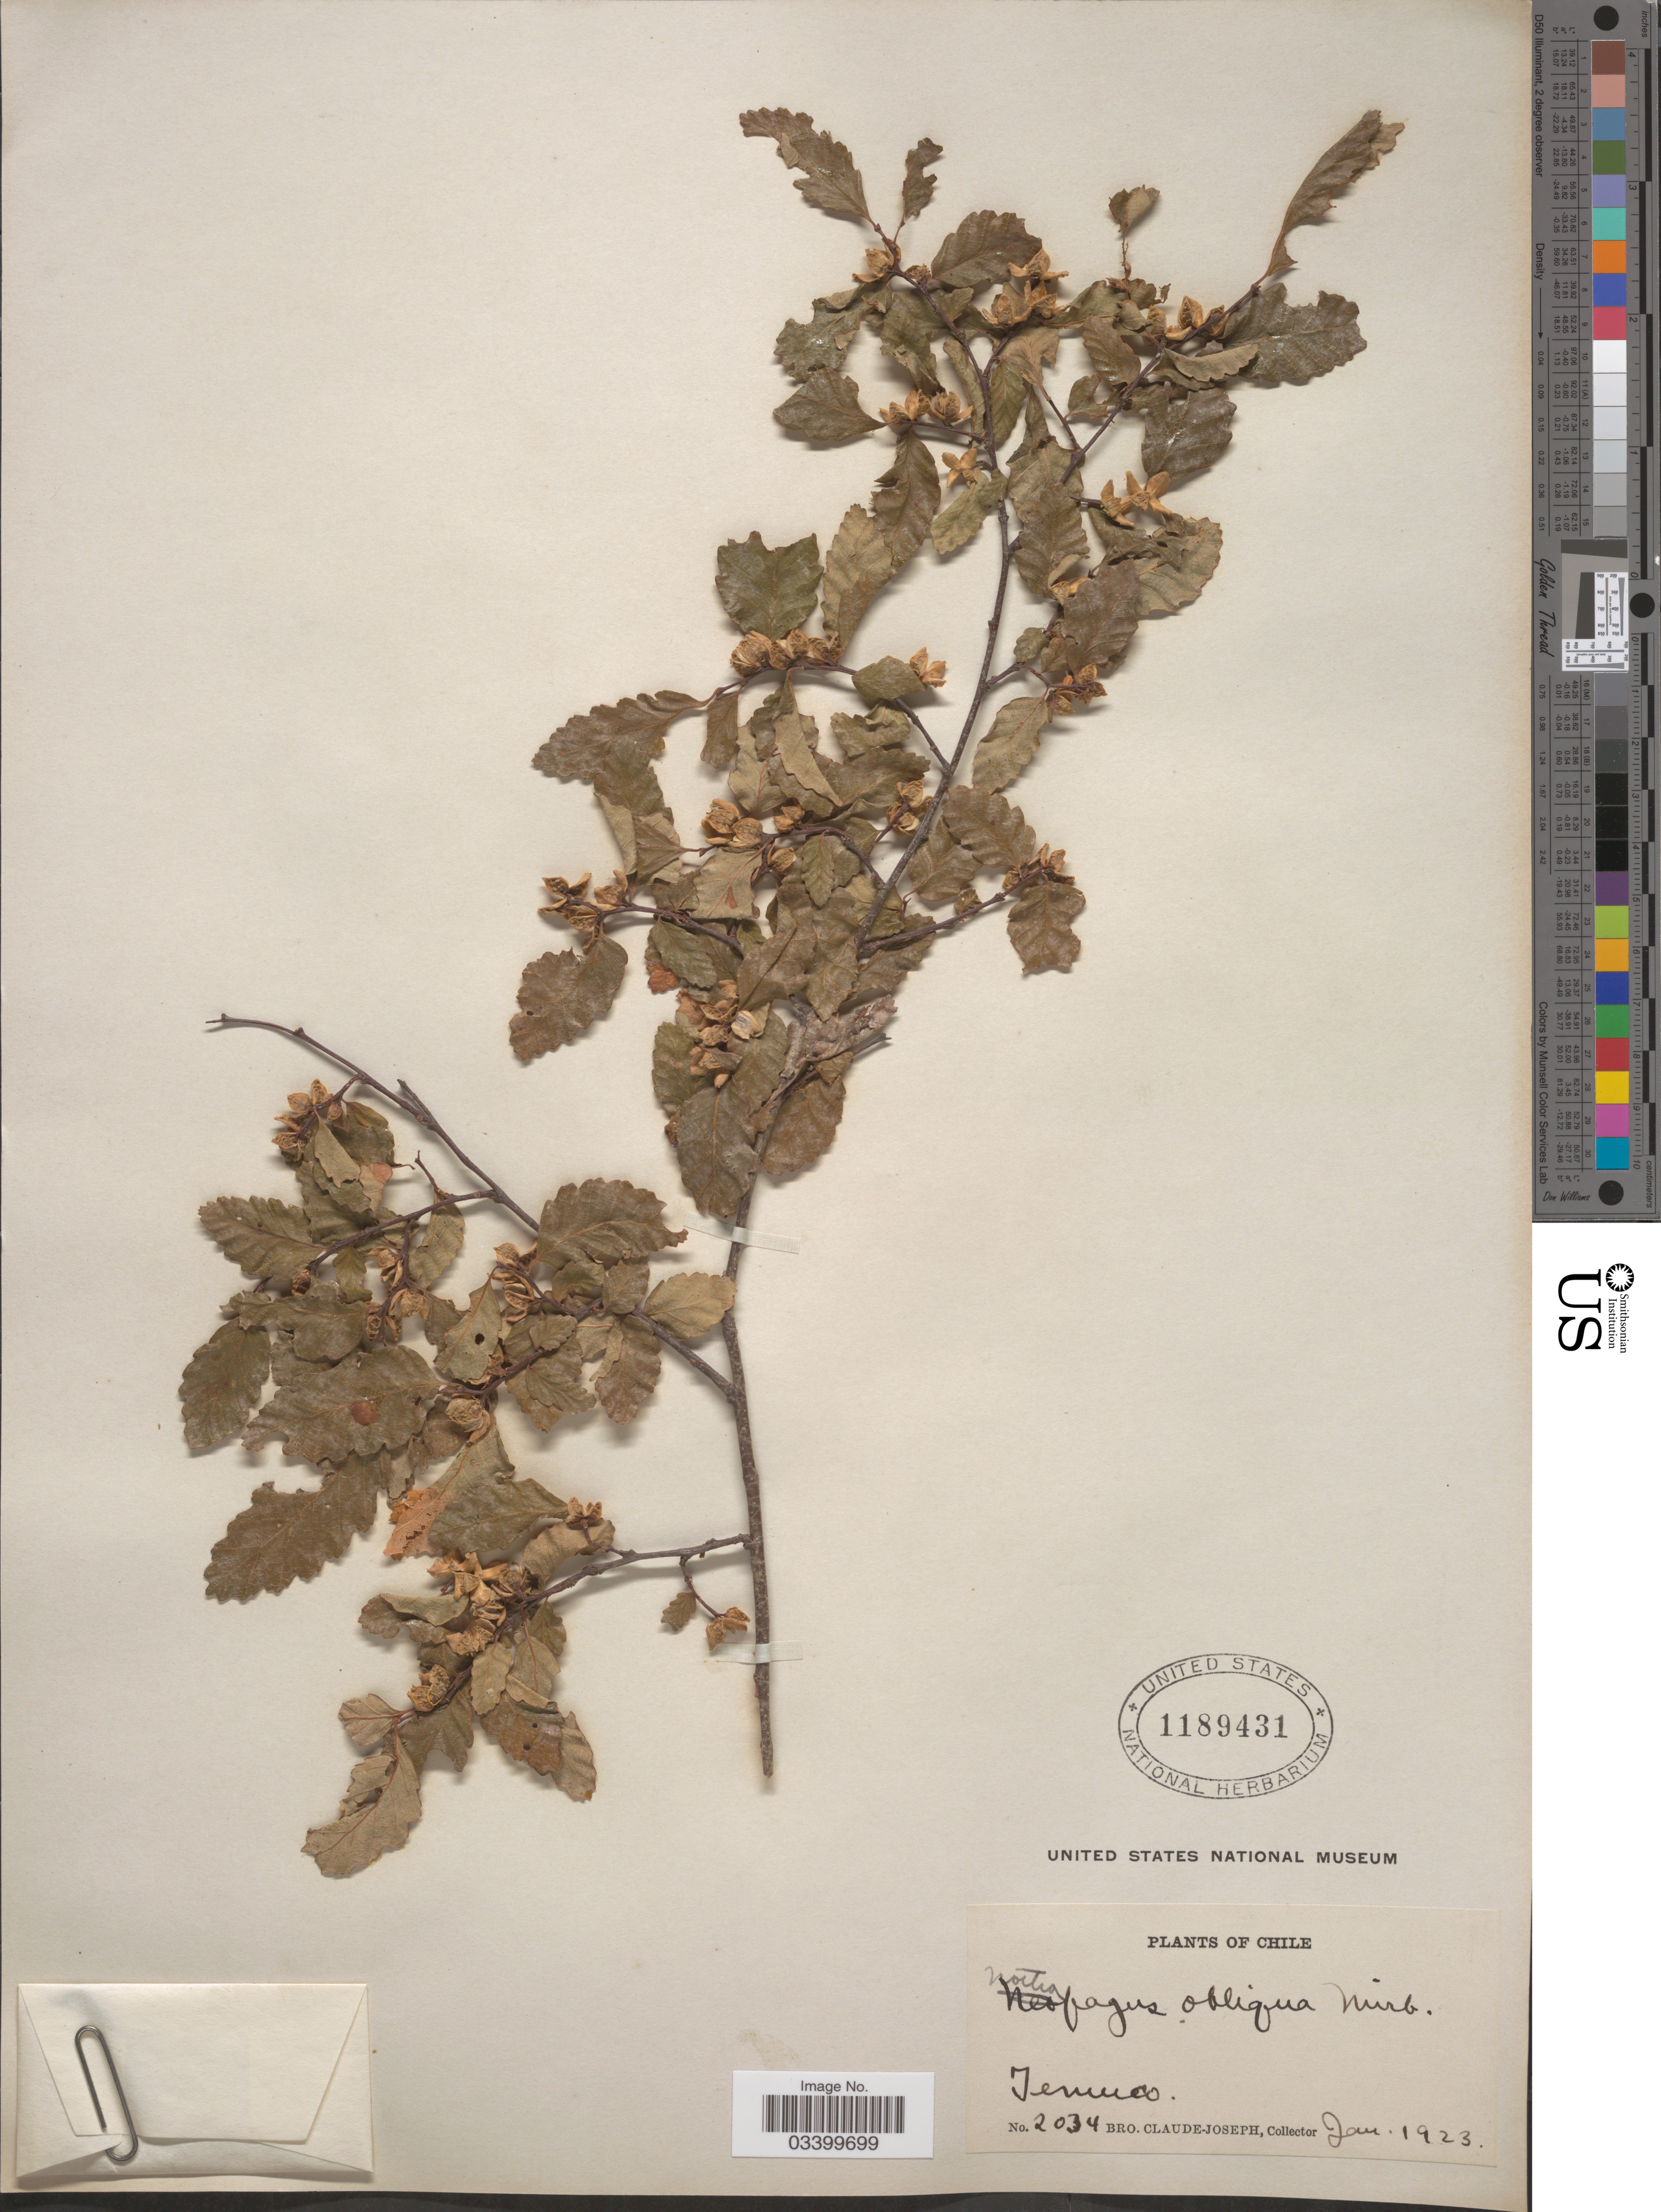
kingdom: Plantae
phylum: Tracheophyta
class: Magnoliopsida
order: Fagales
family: Nothofagaceae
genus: Nothofagus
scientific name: Nothofagus obliqua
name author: (Mirb.) Oerst.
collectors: Bro. Claude-Joseph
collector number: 2034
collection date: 1923-01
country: Chile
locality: Temuco.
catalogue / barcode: US 1189431